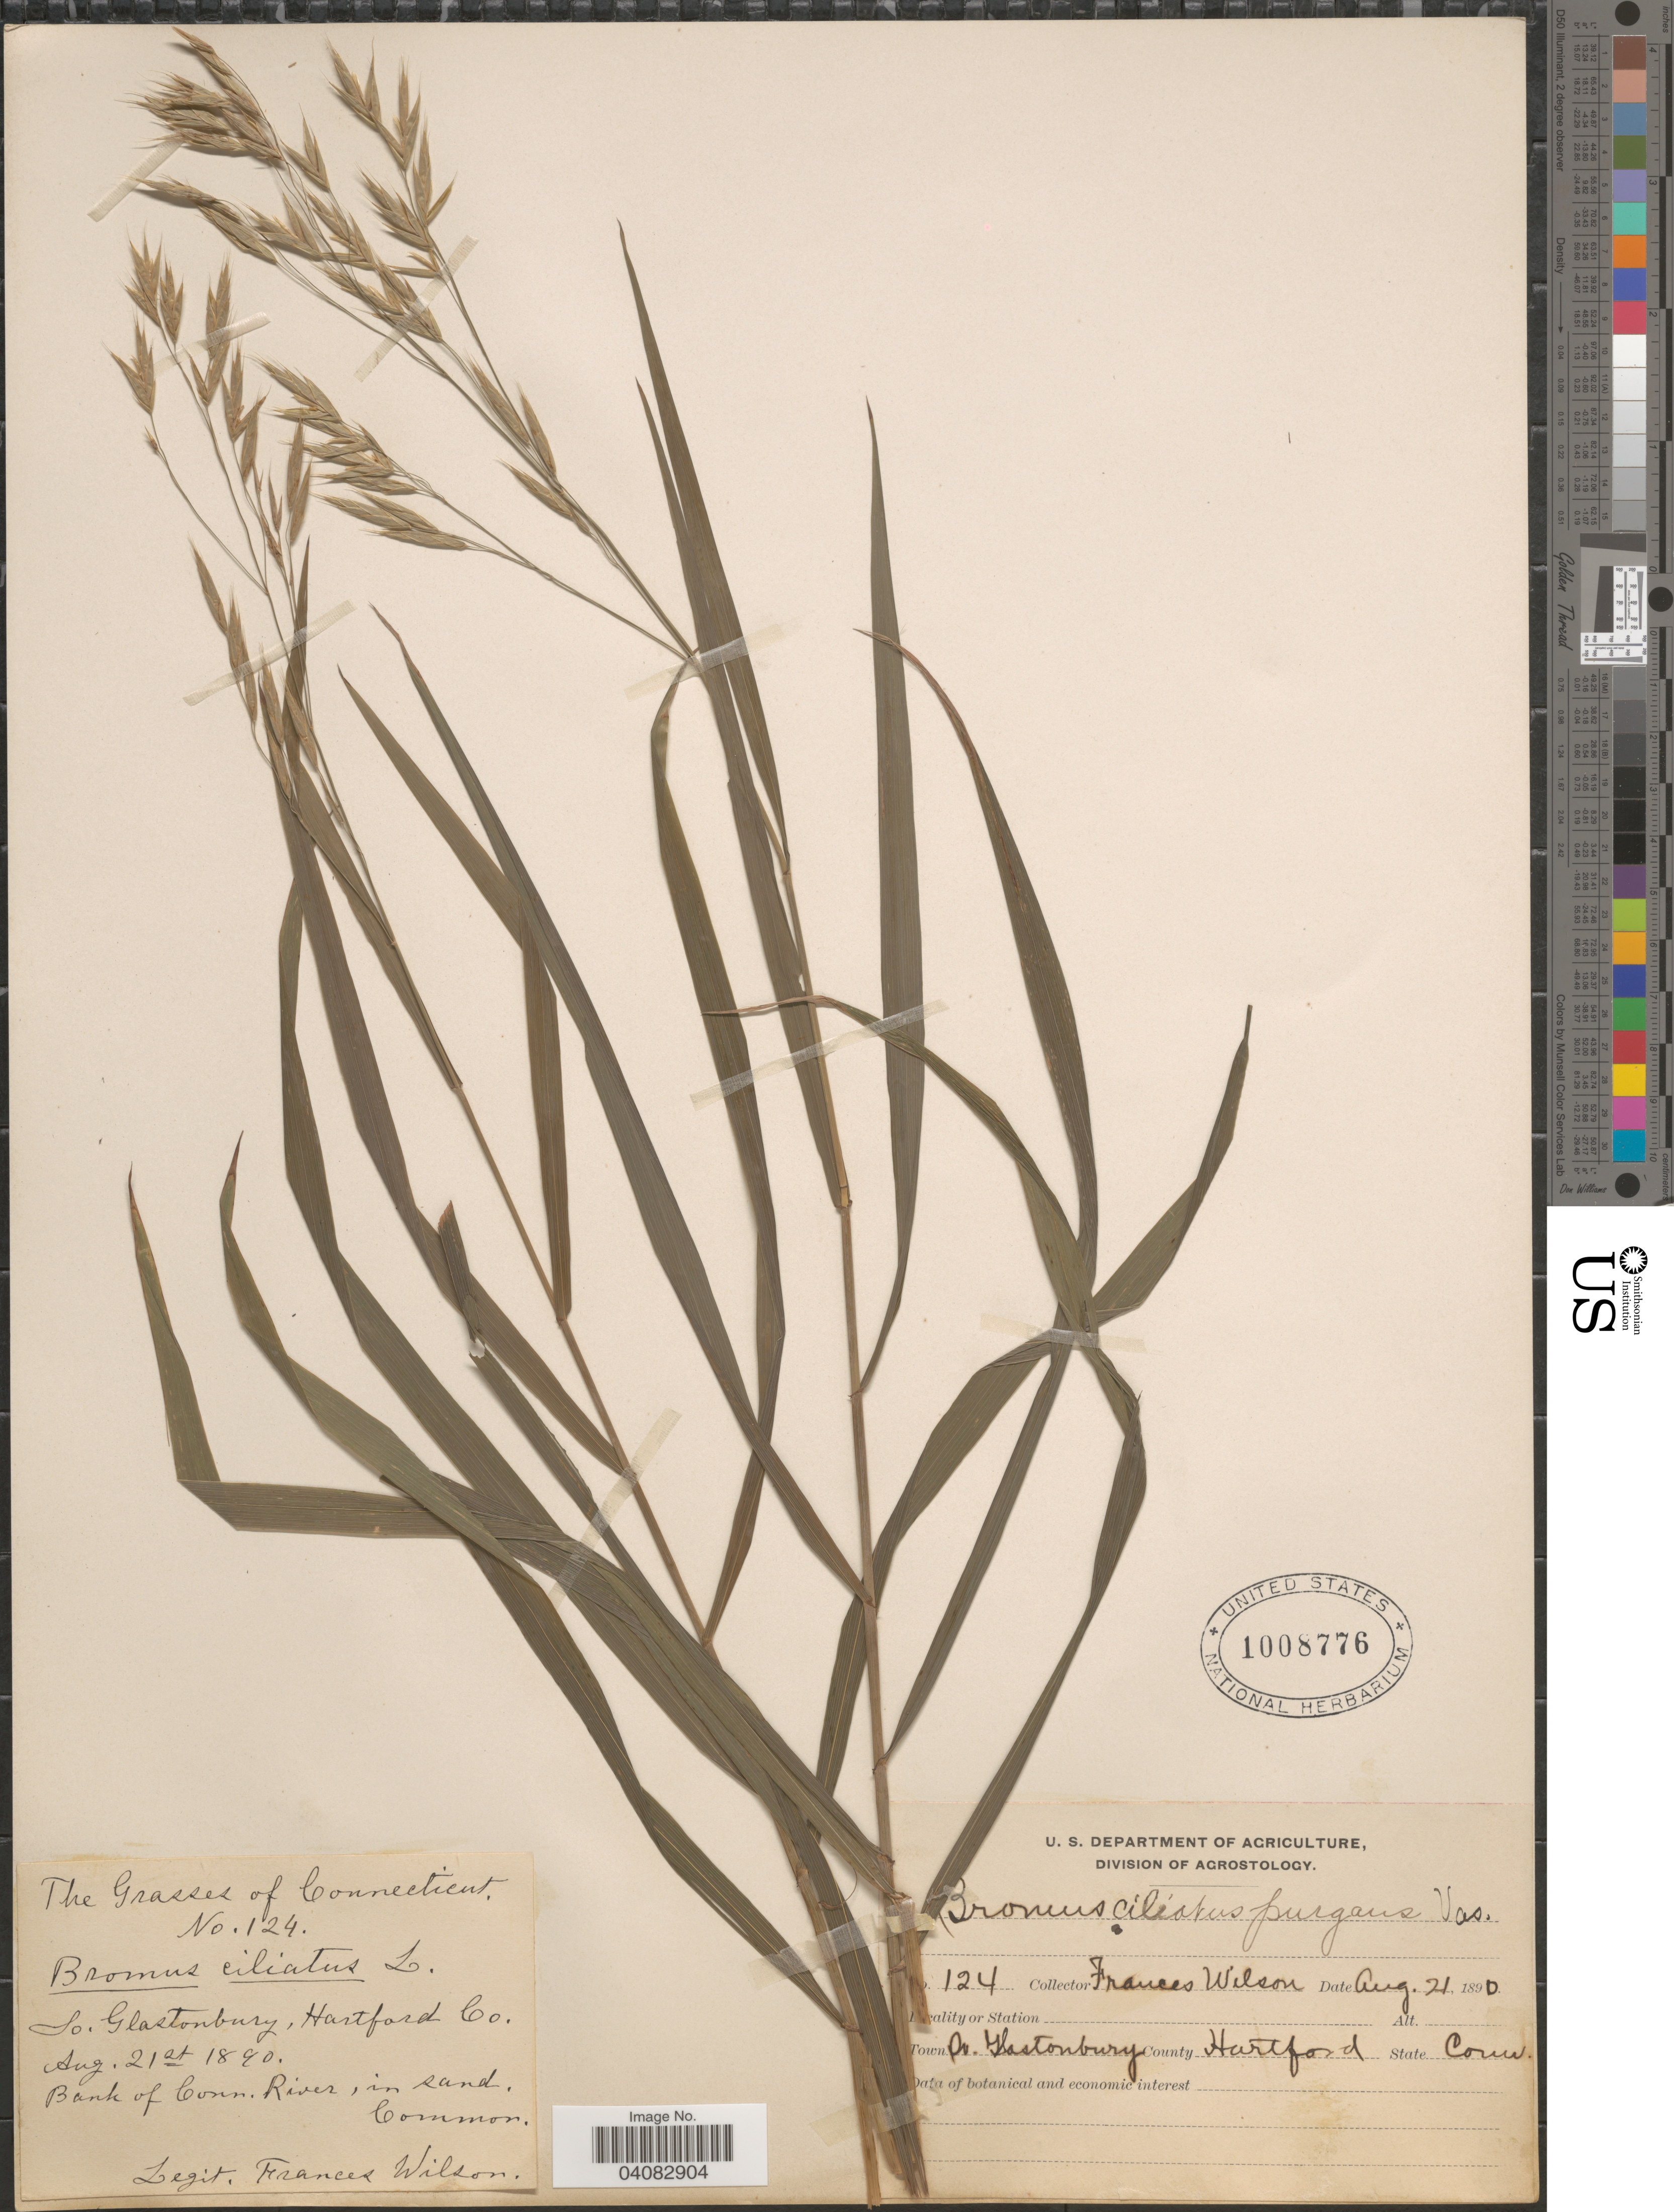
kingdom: Plantae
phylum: Tracheophyta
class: Liliopsida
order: Poales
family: Poaceae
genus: Bromus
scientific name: Bromus latiglumis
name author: (Scribn. ex Shear) Hitchc.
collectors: F. Wilson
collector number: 124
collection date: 1890-08-21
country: United States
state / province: Connecticut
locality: Town So. Glastonburg, Hartford Co. Bank of Conn. River, in sand. Common.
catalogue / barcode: US 1008776